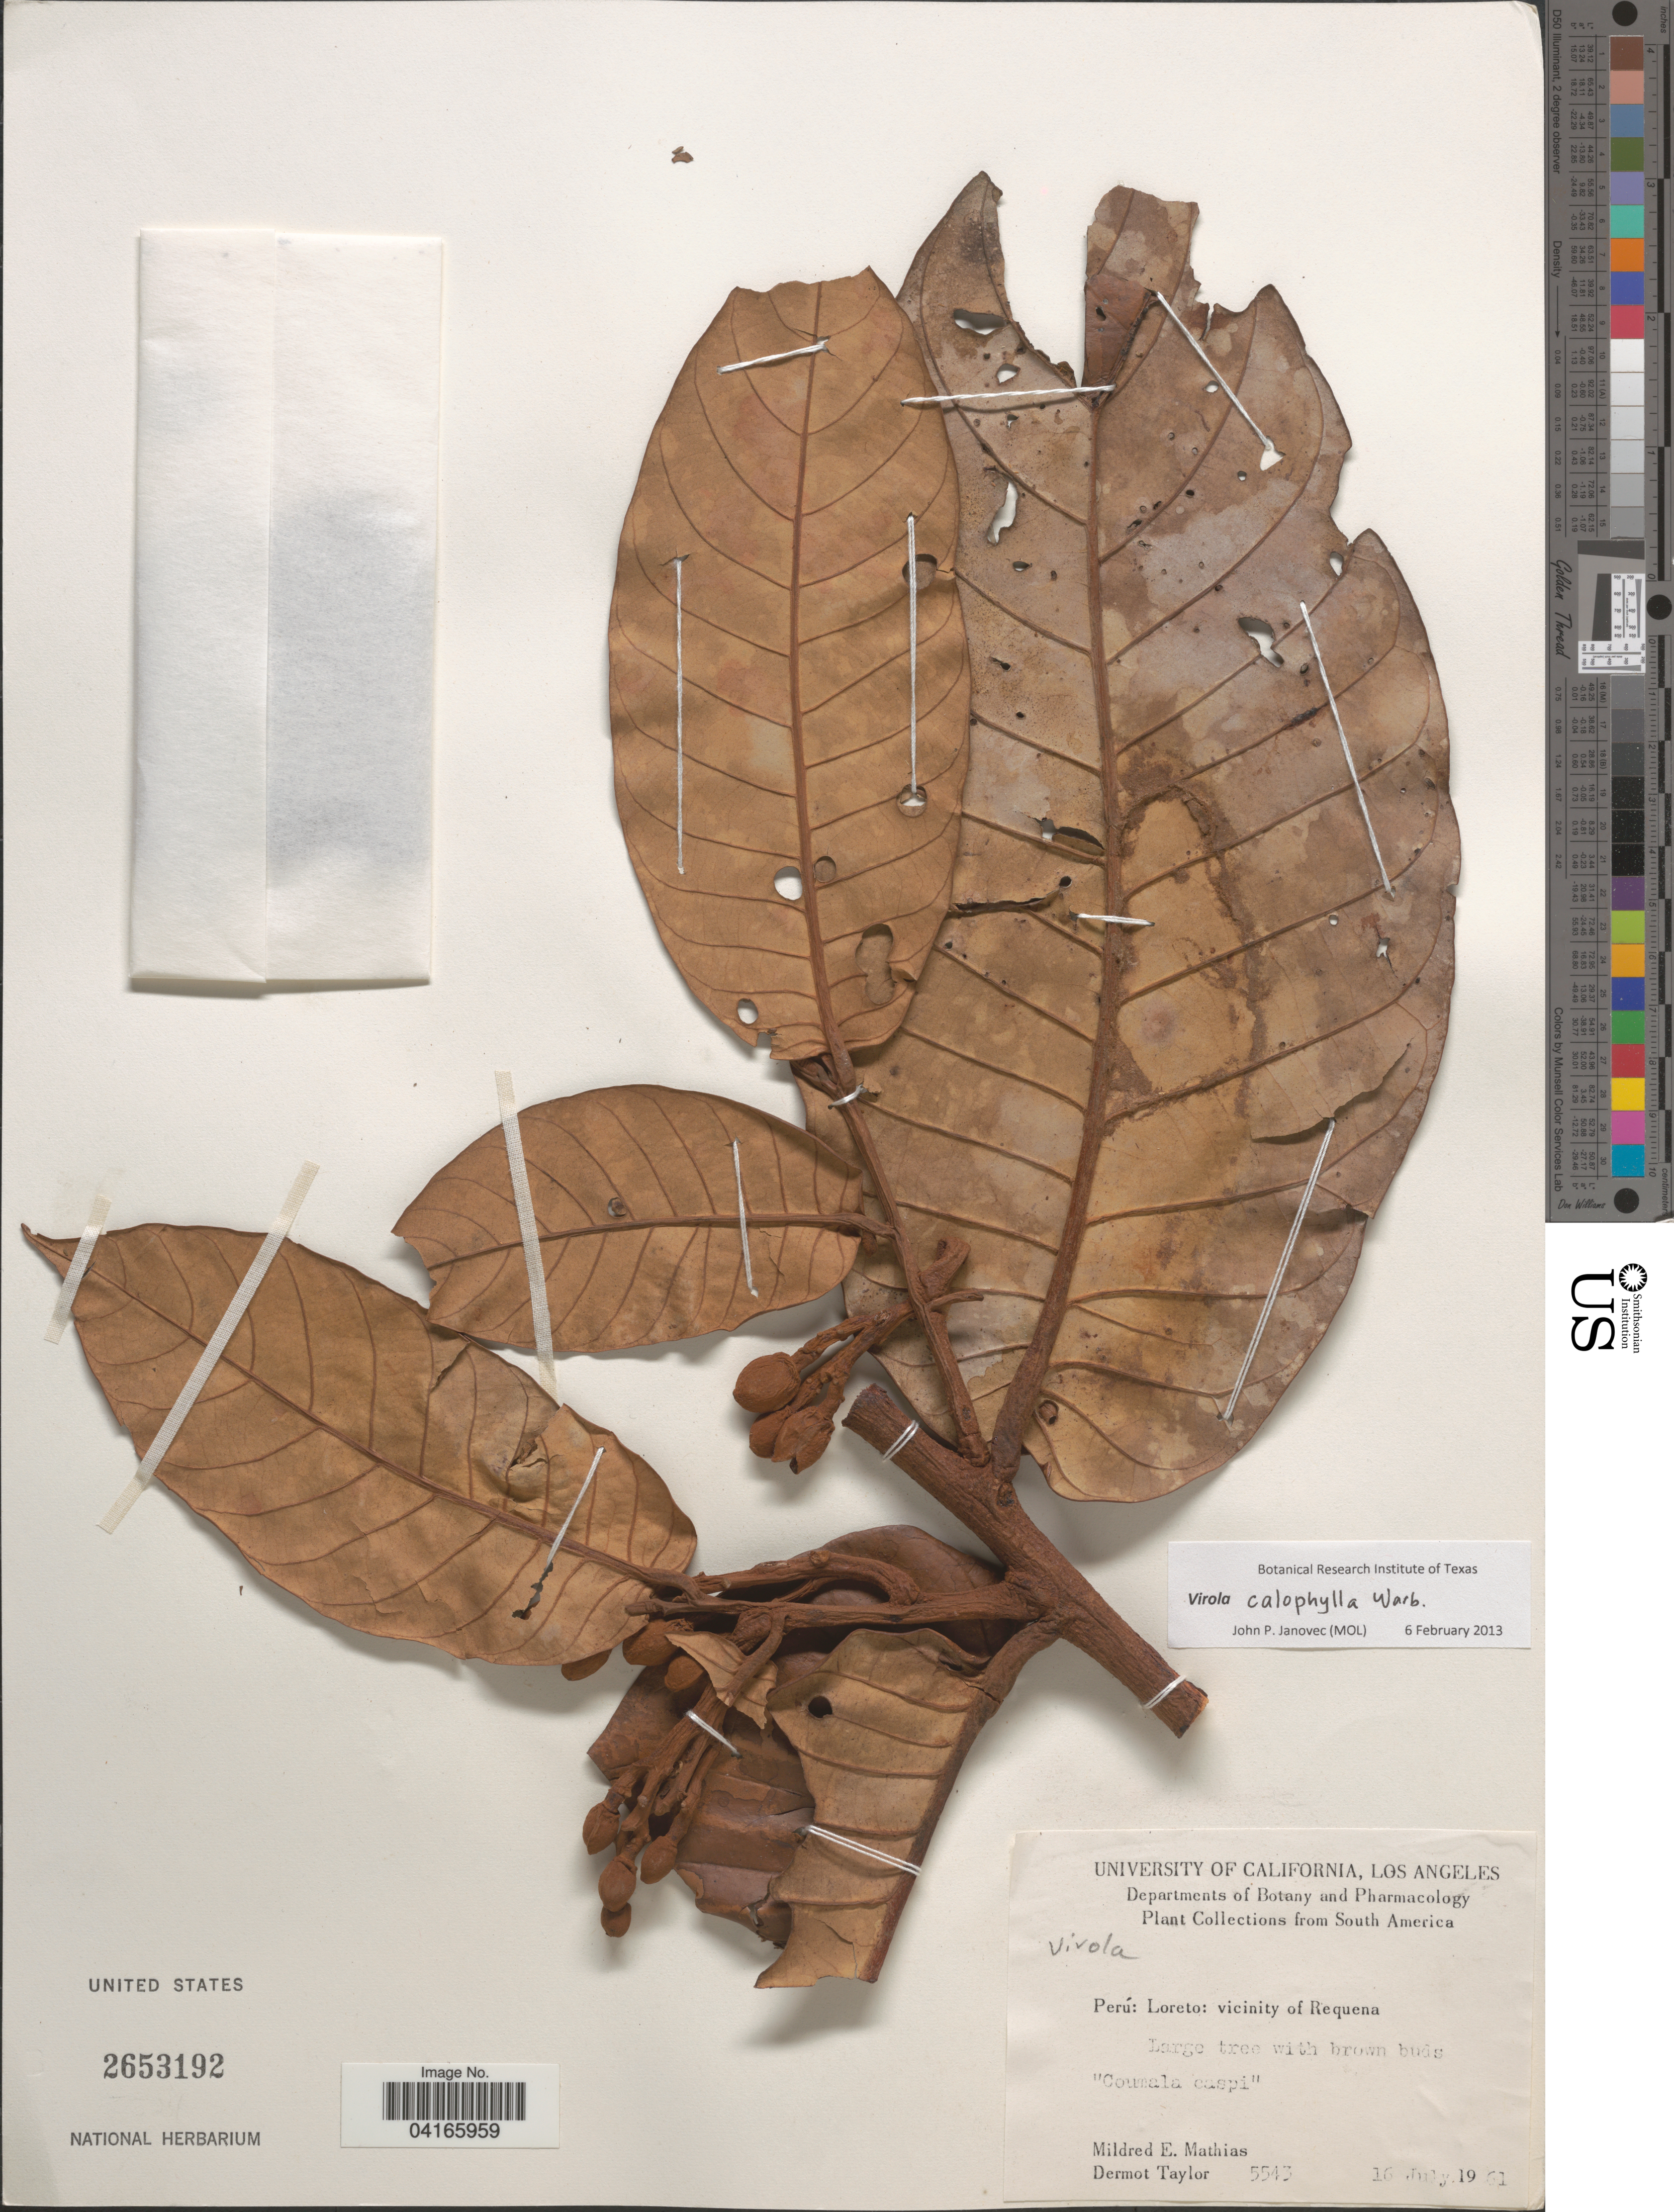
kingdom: Plantae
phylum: Tracheophyta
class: Magnoliopsida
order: Magnoliales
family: Myristicaceae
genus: Virola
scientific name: Virola calophylla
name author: (Spruce) Warb.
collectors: M. E. Mathias & D. Taylor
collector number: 5543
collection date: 1961-07-16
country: Peru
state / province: Loreto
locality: Loreto: vicinity of Requena.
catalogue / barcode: US 2653192